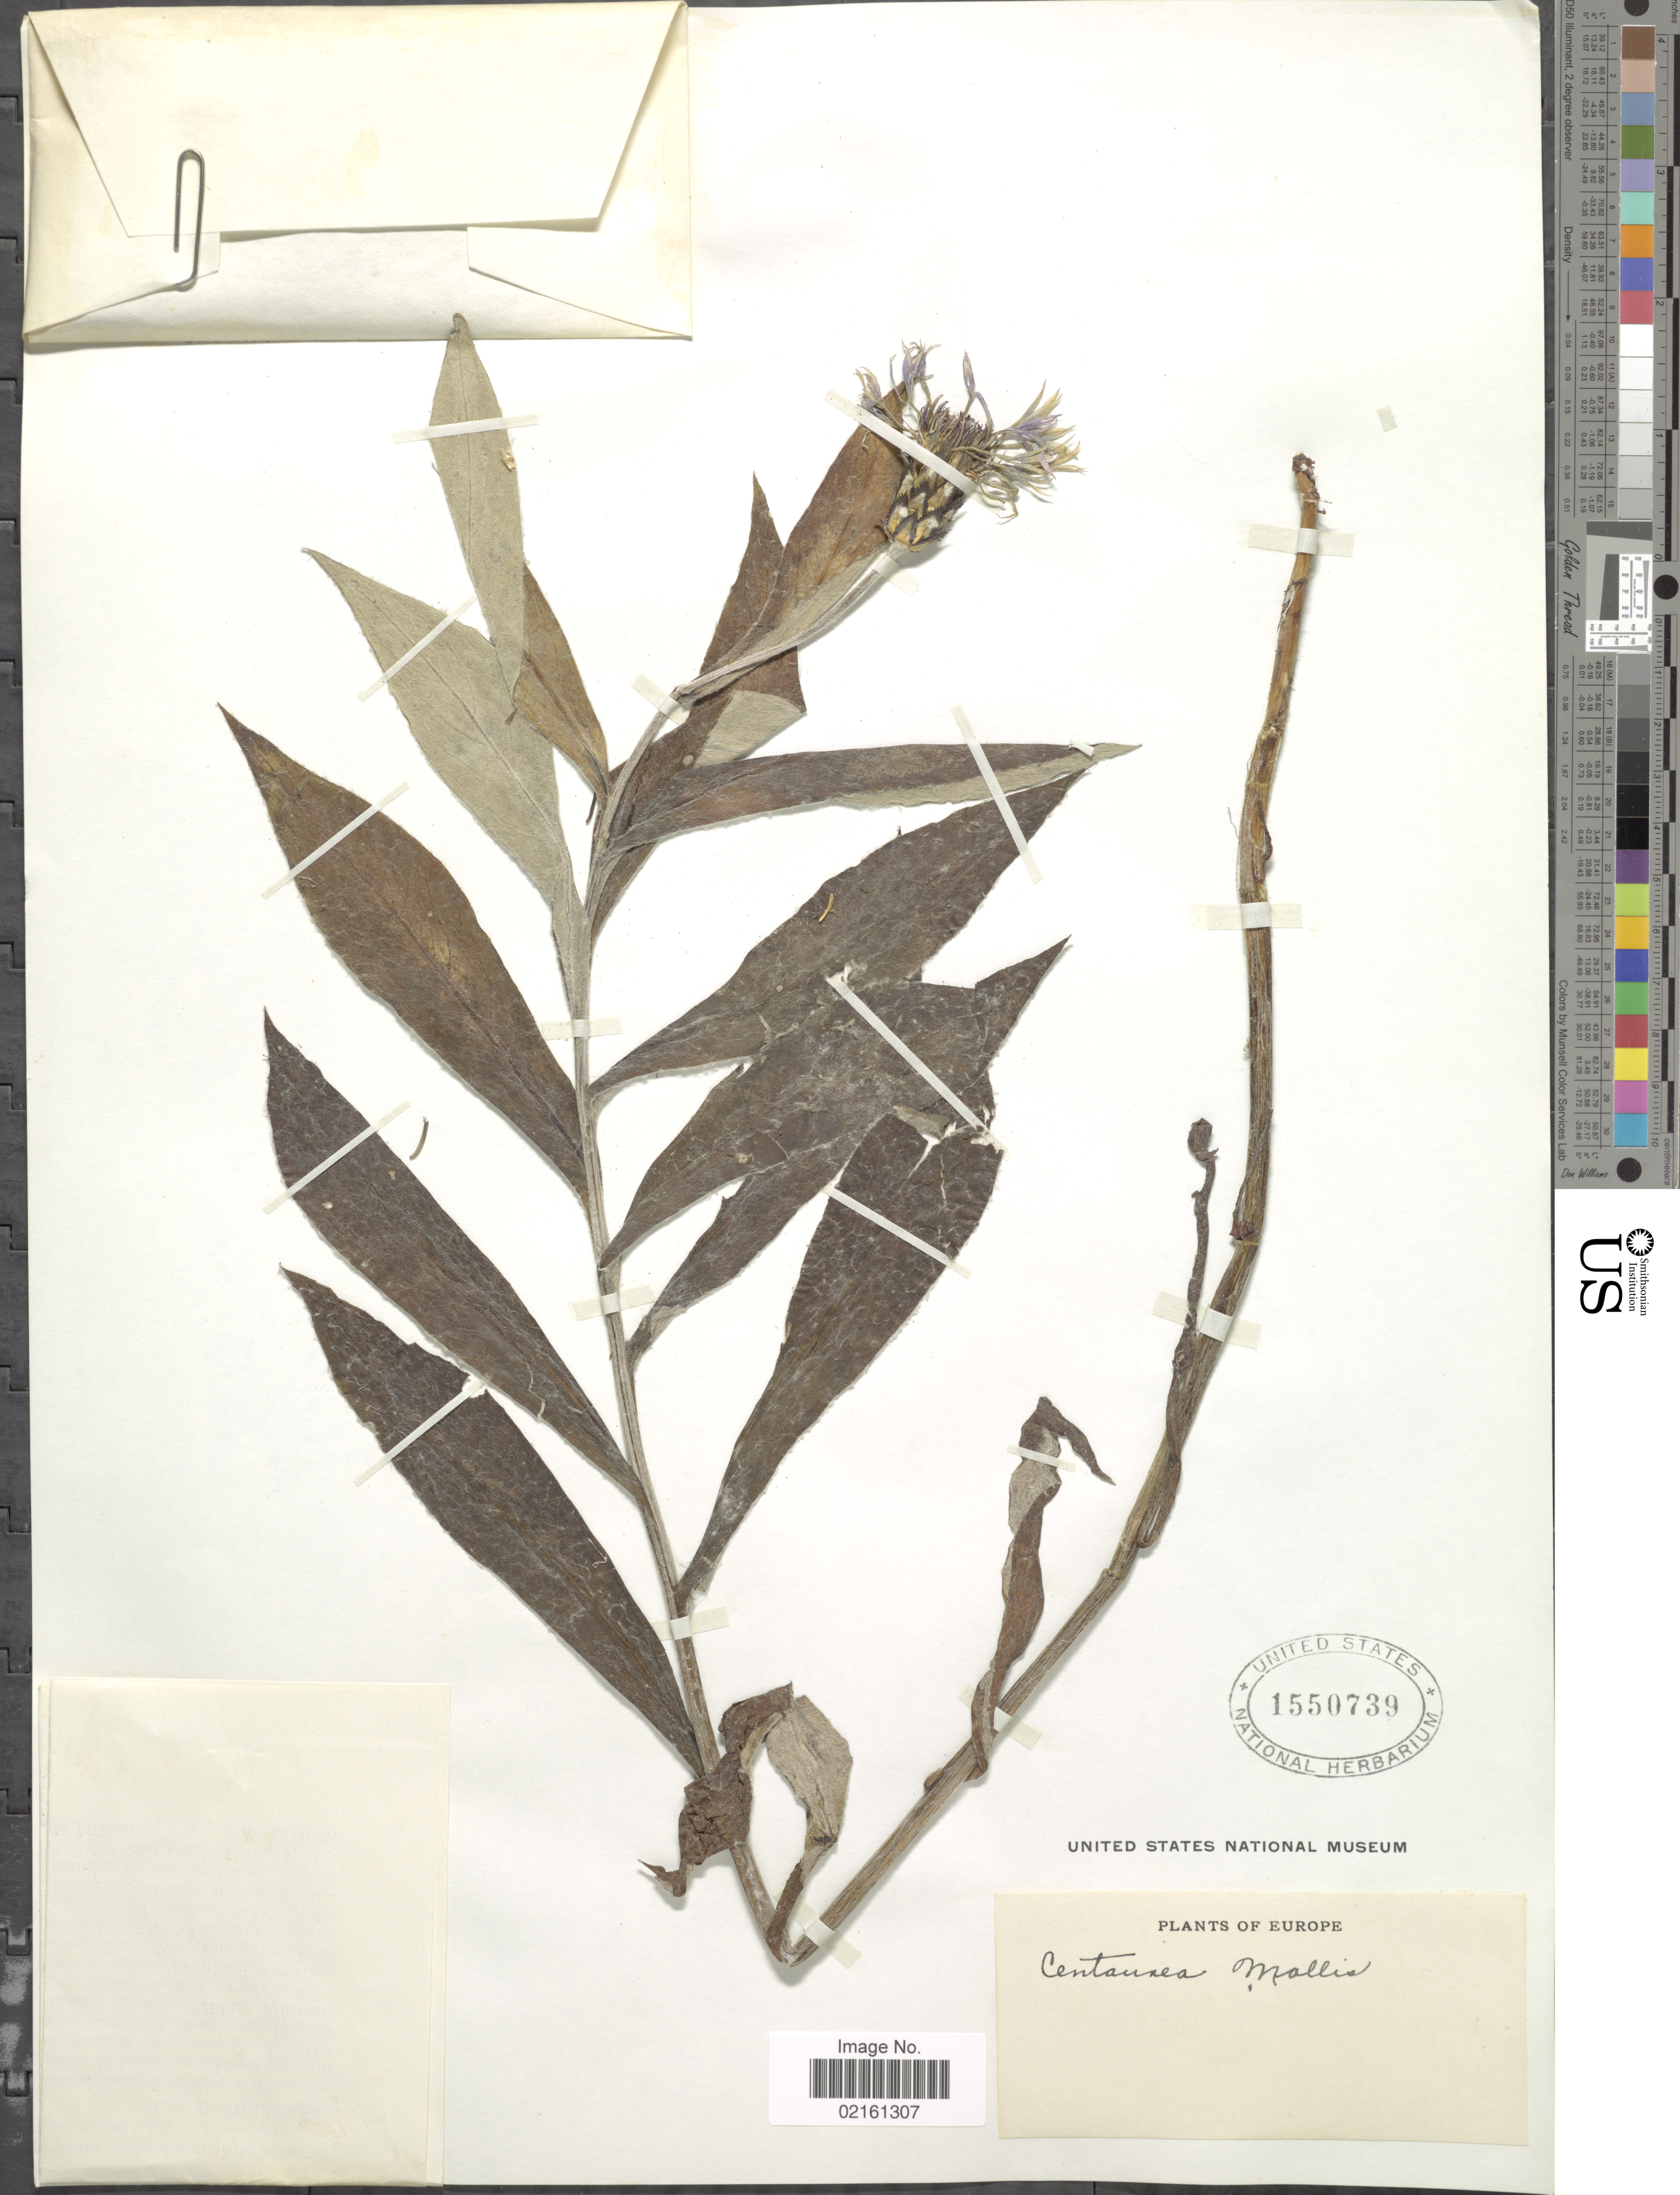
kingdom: Plantae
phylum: Tracheophyta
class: Magnoliopsida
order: Asterales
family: Asteraceae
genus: Centaurea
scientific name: Centaurea mollis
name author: Waldst. & Kit.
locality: Europe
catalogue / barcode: US 1550739